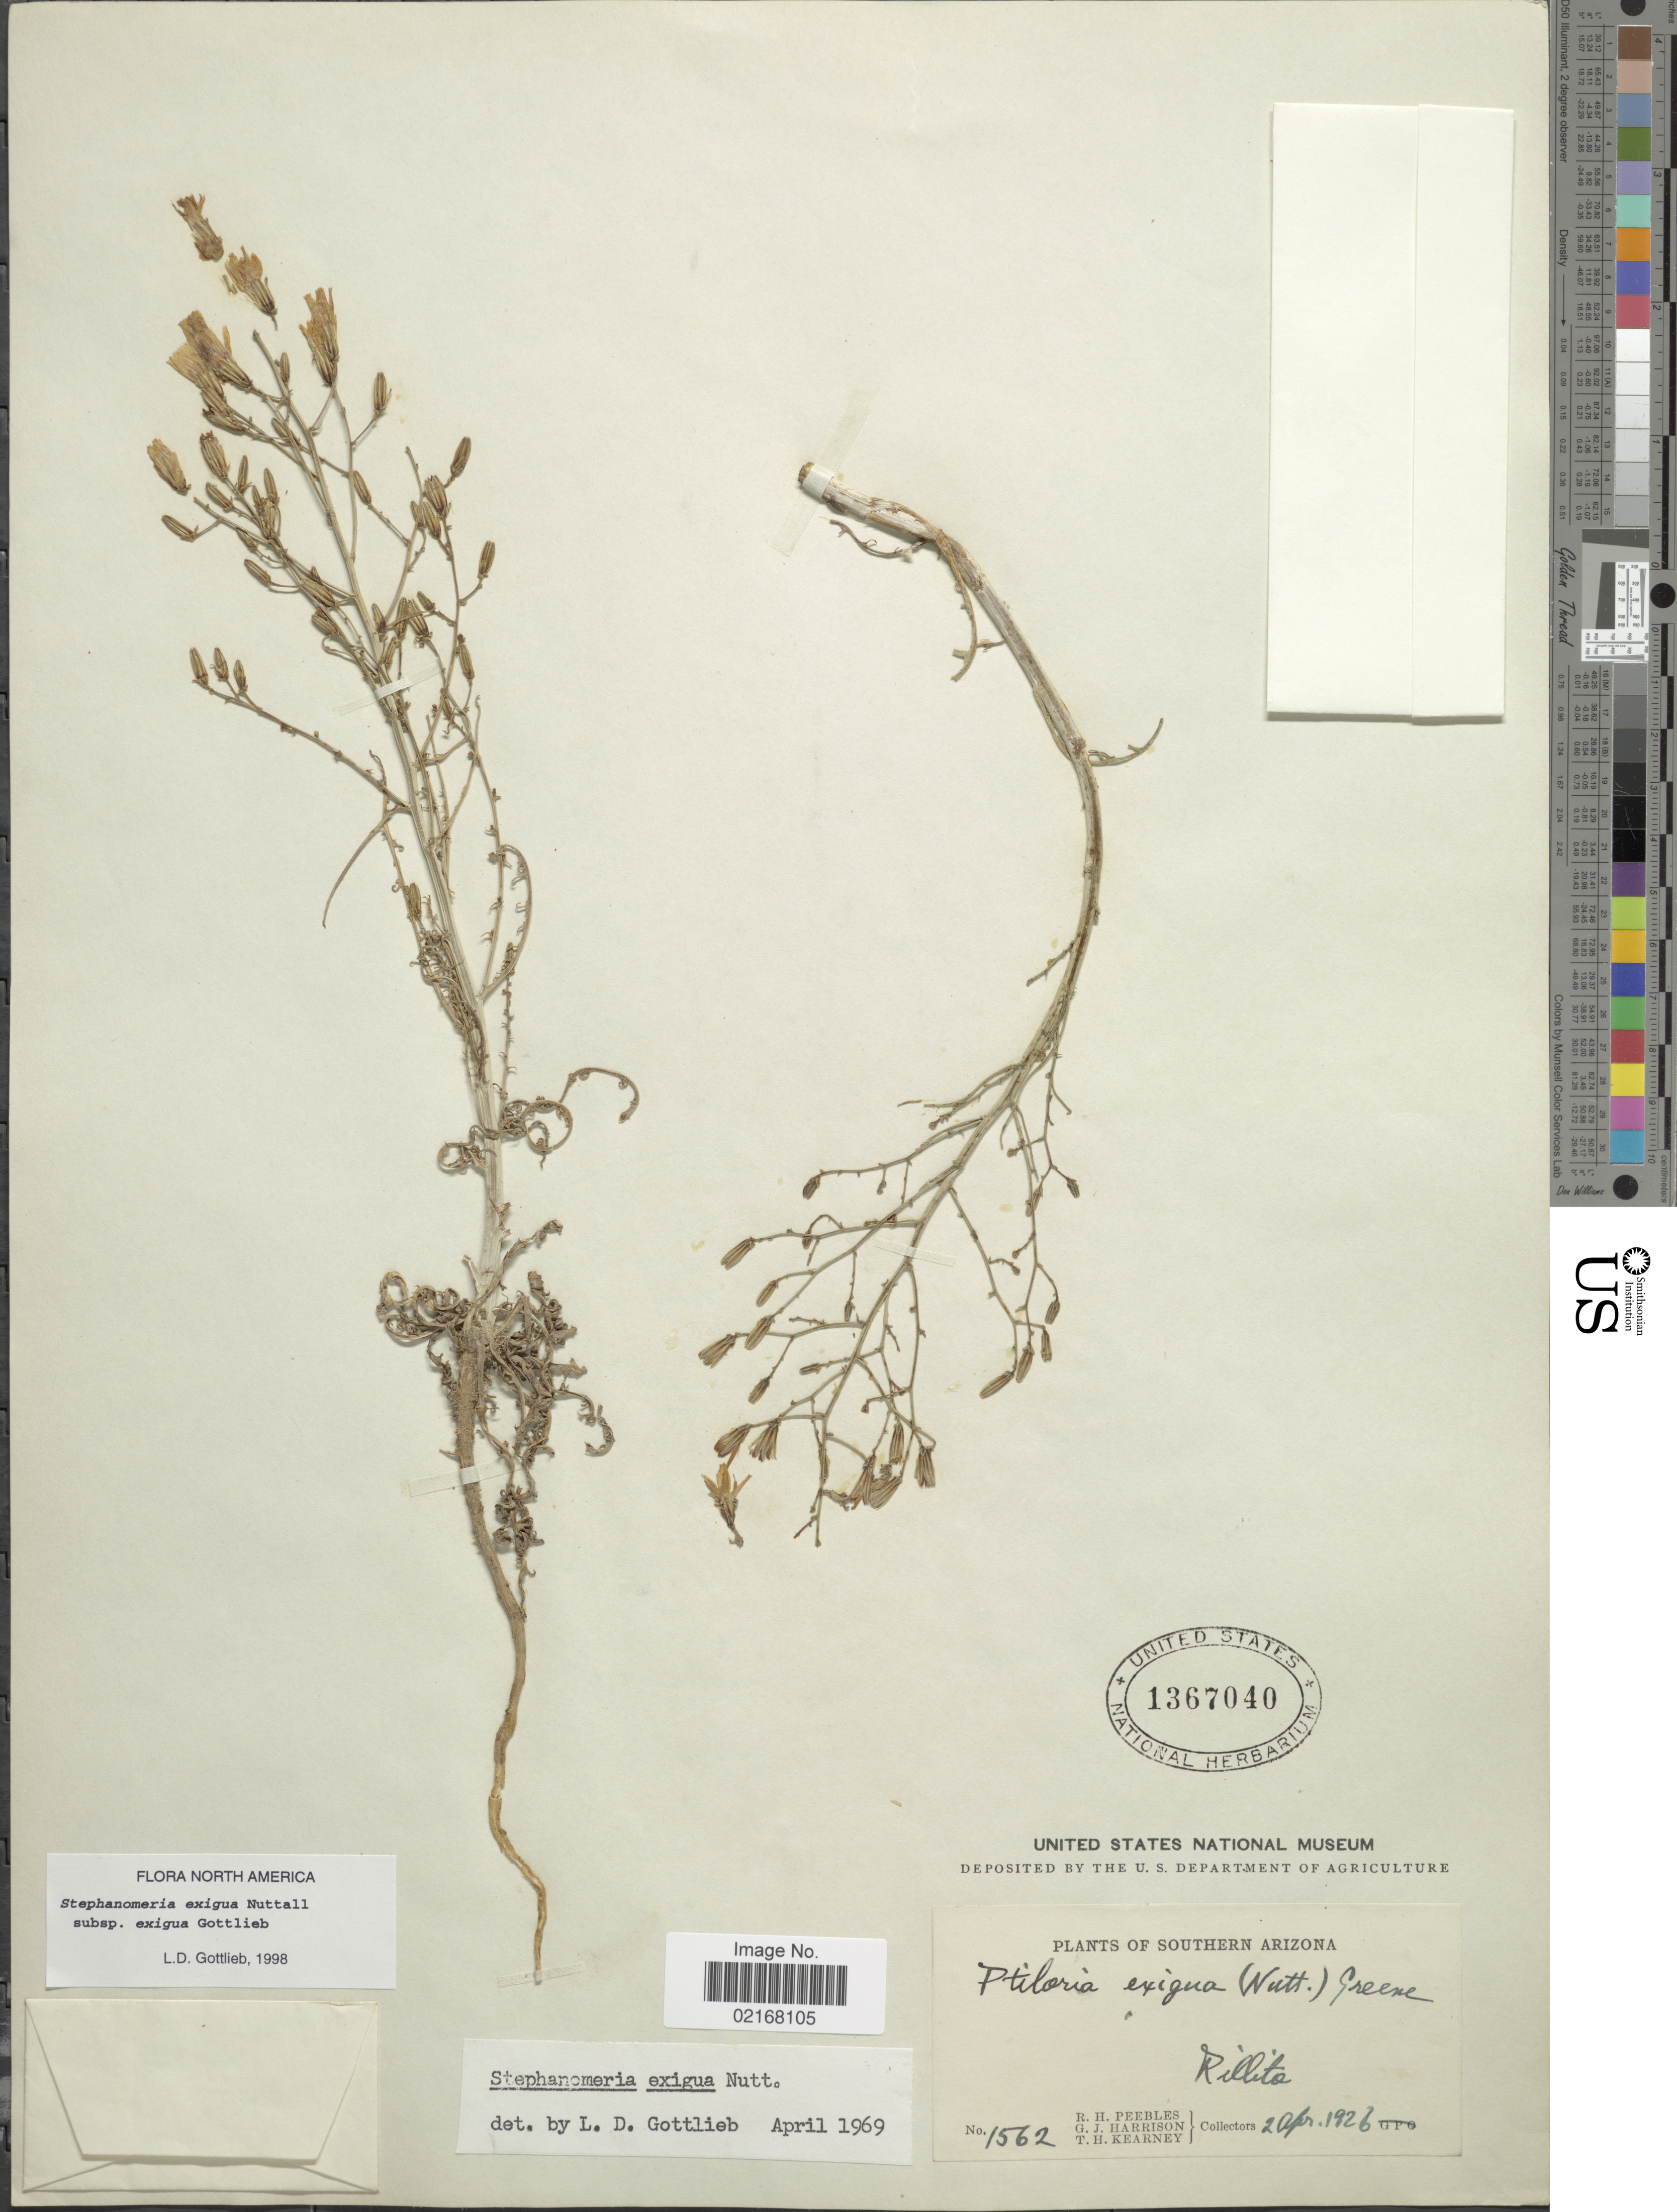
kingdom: Plantae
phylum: Tracheophyta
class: Magnoliopsida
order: Asterales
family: Asteraceae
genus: Stephanomeria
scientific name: Stephanomeria exigua subsp. exigua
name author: Nutt.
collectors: R. H. Peebles, G. J. Harrison & T. H. Kearney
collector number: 1562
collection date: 1926-04-02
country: United States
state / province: Arizona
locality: Southern Arizona. Rillito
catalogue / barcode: US 1367040